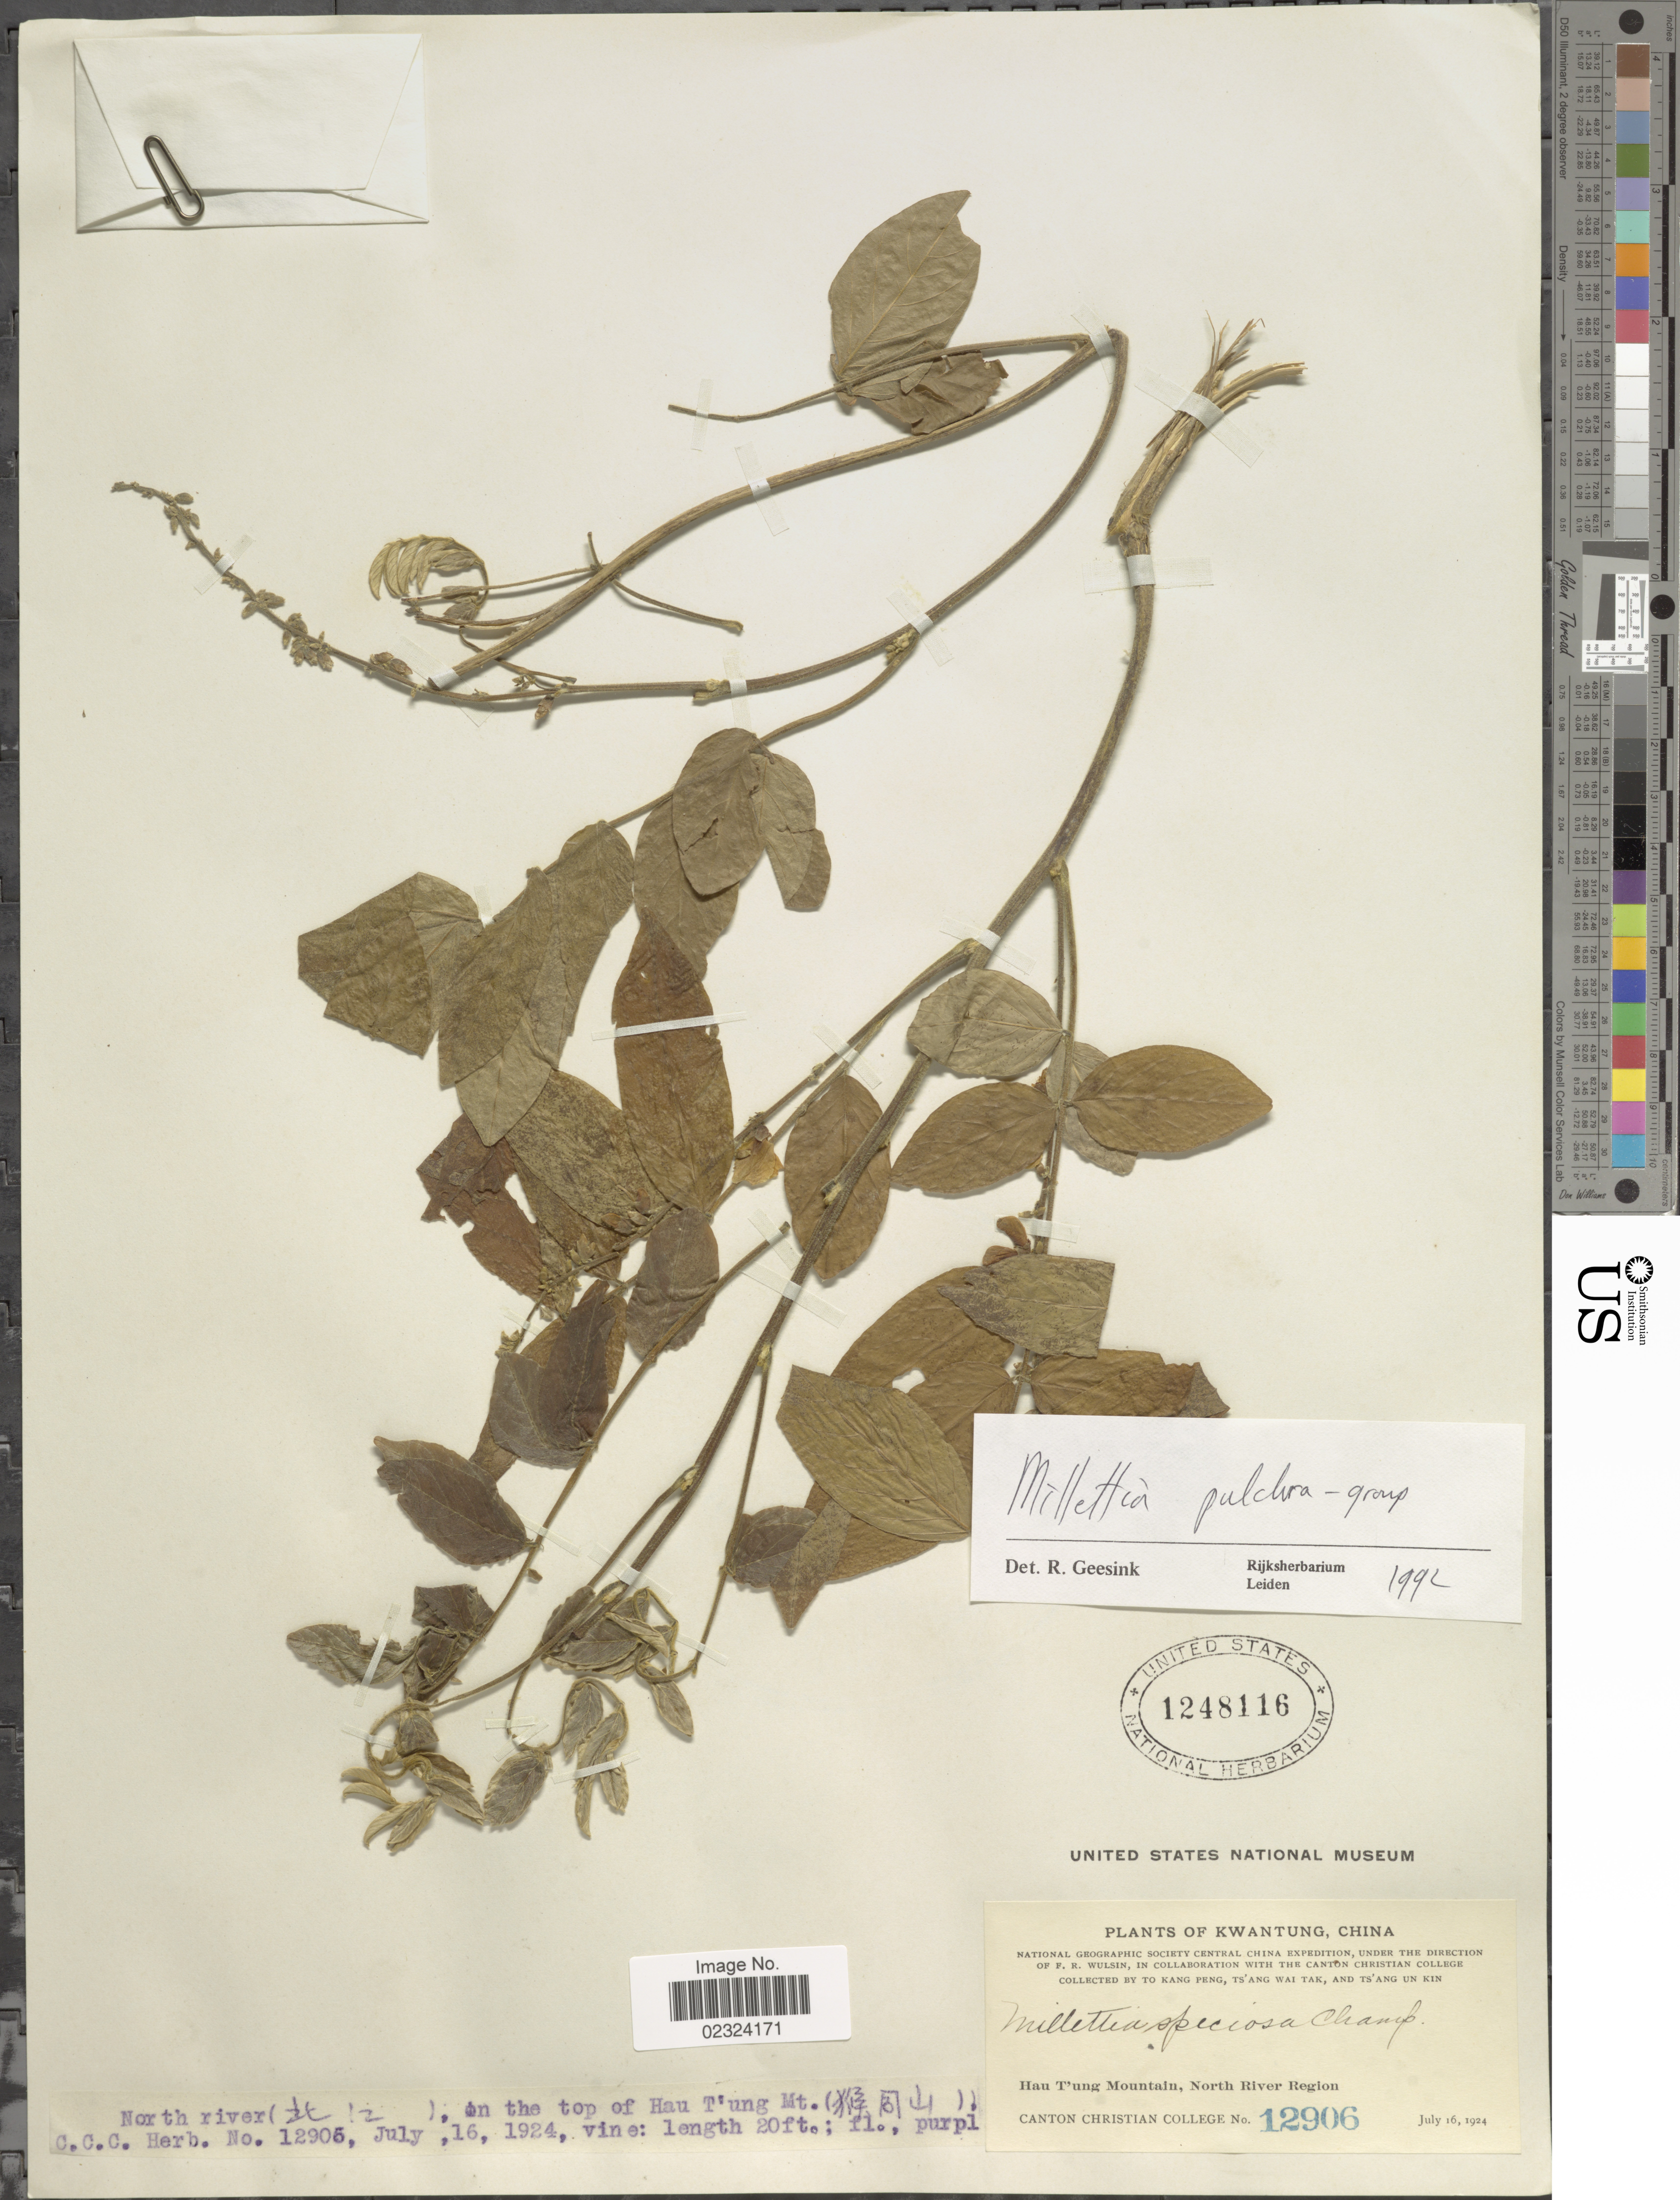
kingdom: Plantae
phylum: Tracheophyta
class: Magnoliopsida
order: Fabales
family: Fabaceae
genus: Millettia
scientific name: Millettia pulchra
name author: (Benth.) Kurz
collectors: K. Peng, W. T. Tsang & Ts' Ang Un Kin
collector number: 12906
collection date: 1924-07-16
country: China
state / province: Guangdong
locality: Kwantung. On the top of Hau T'ung Mountain, North River Region.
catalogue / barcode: US 1248116